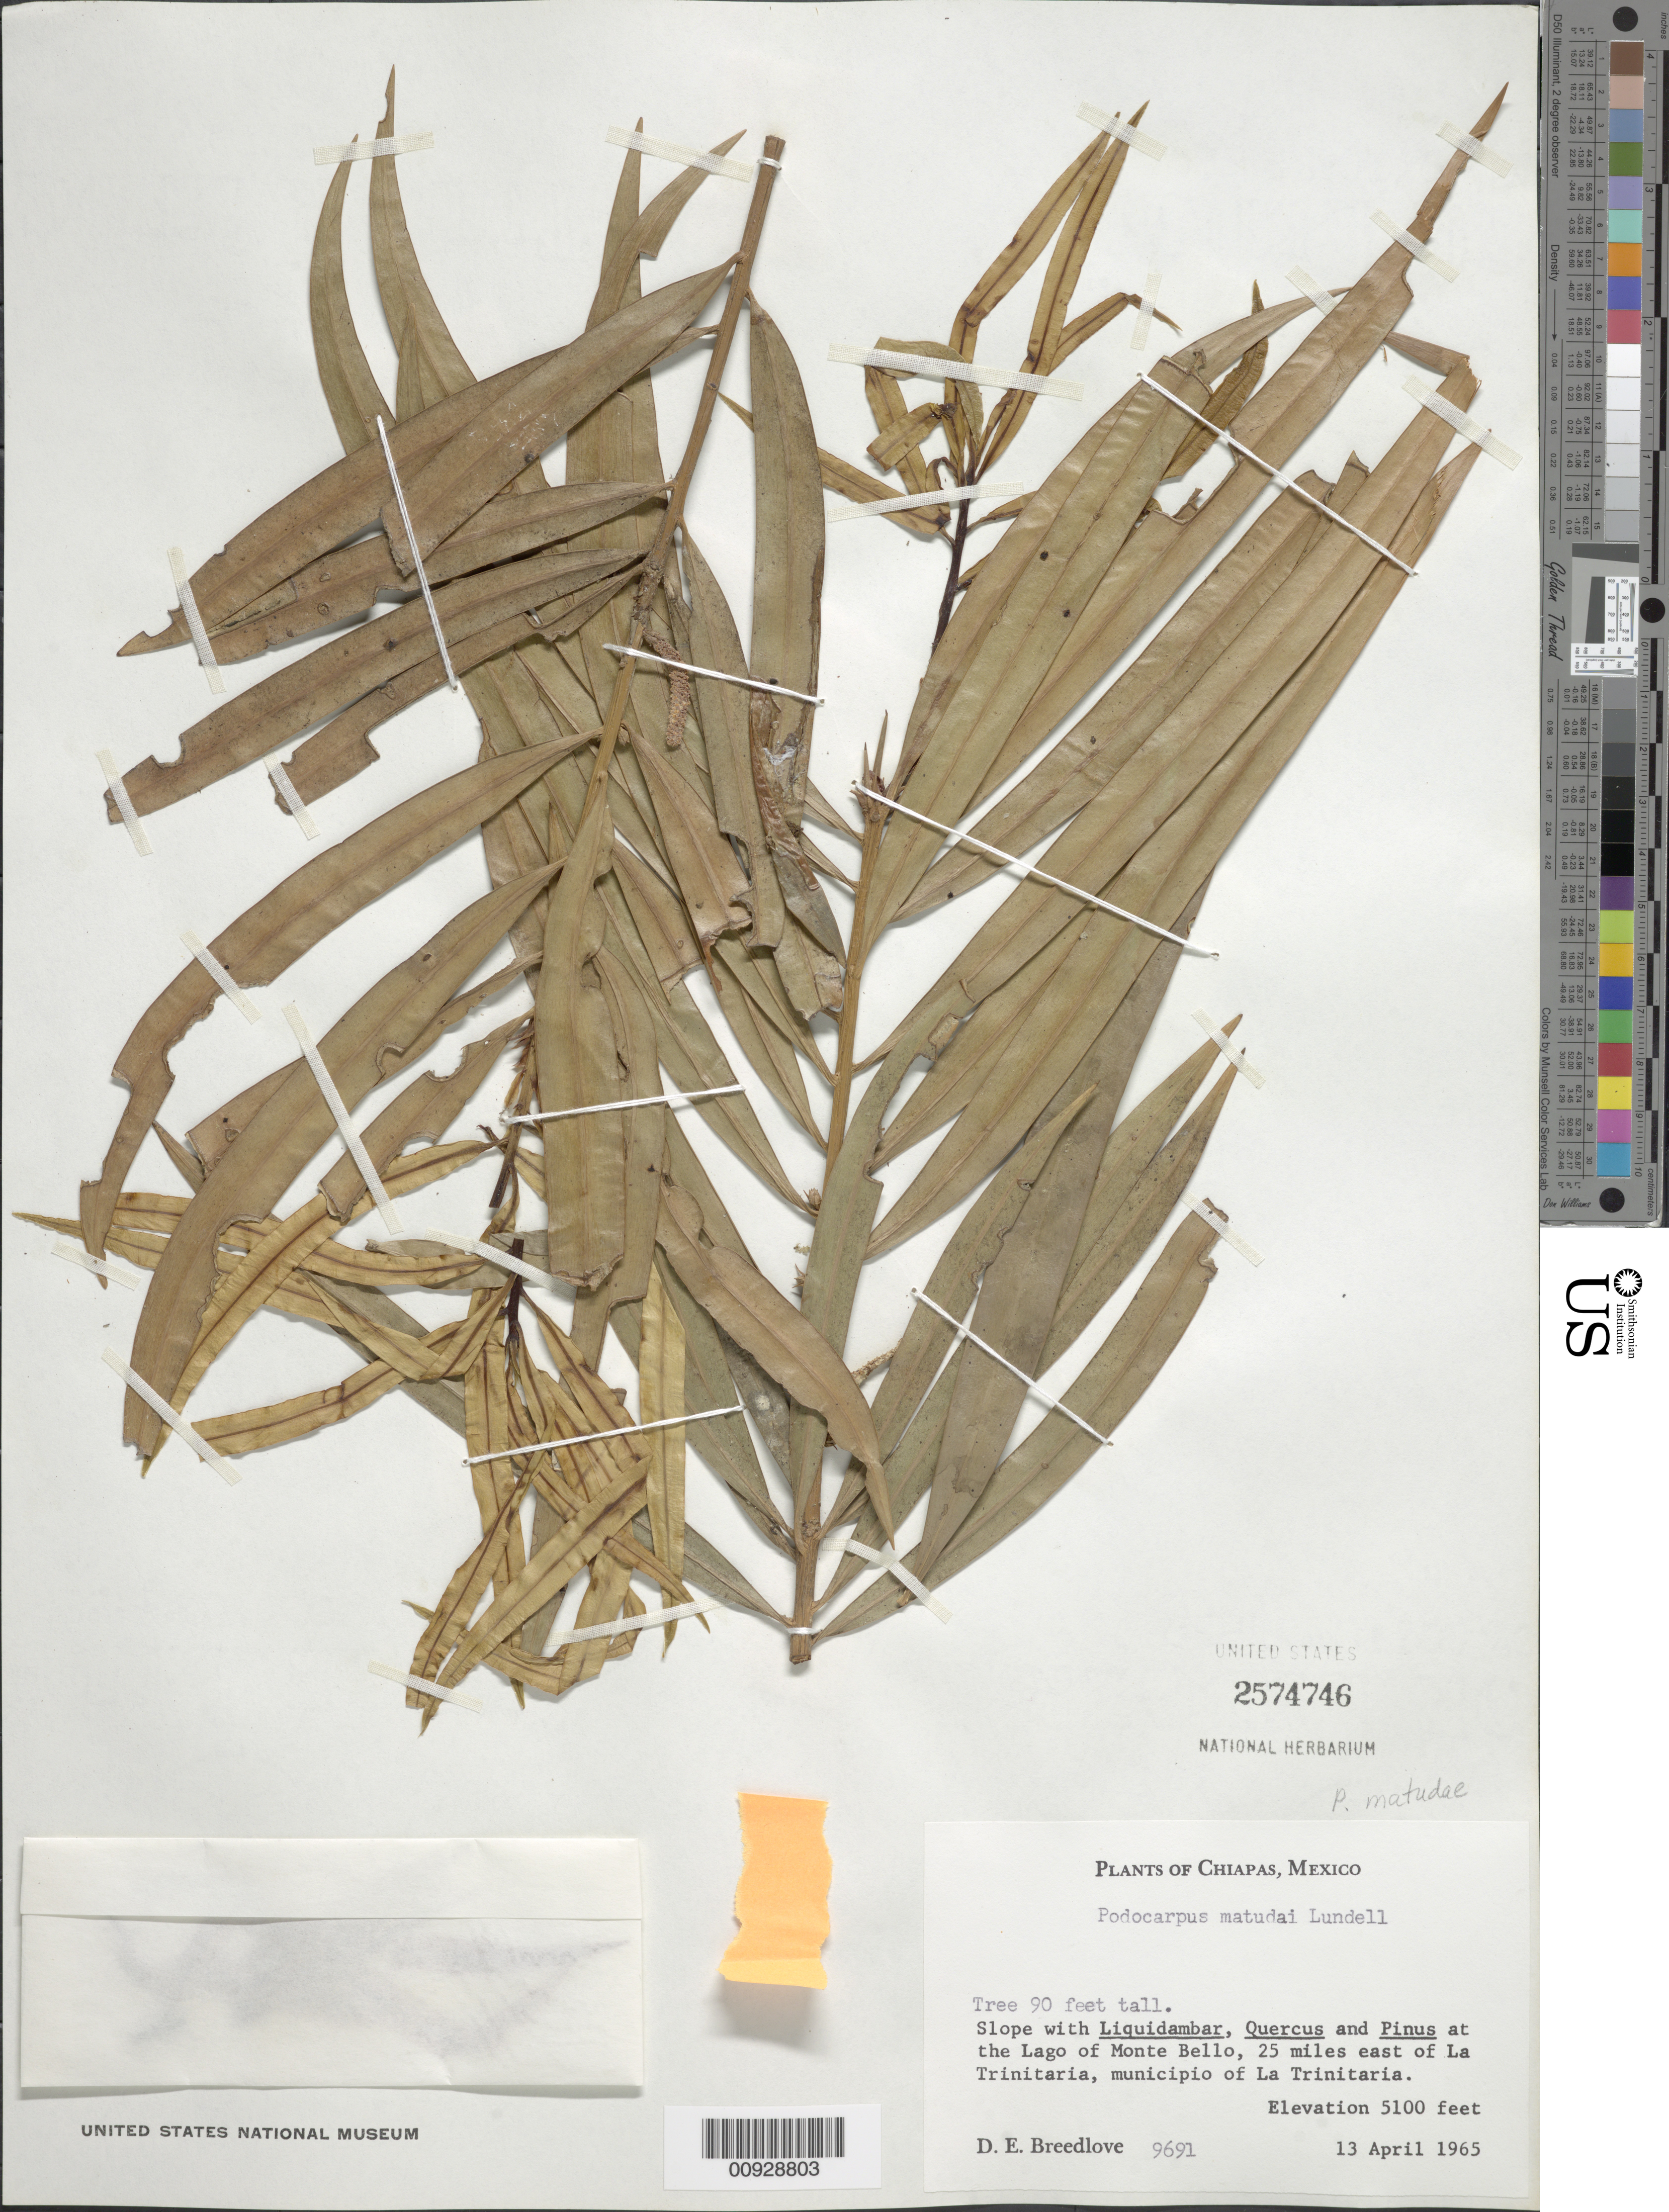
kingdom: Plantae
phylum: Tracheophyta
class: Pinopsida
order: Pinales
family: Podocarpaceae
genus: Podocarpus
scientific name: Podocarpus matudae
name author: Lundell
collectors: D. E. Breedlove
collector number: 9691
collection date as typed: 13 Apr 1965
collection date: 1965-04-13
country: Mexico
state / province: Chiapas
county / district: Trinitaria, La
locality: Lago de Monte Bello, 25 miles east of La Trinitaria, municipio of La Trinitaria, Chiapas.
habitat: Slope with Liquidambar, Quercus and Pinus.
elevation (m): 1554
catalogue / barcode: US 2574746